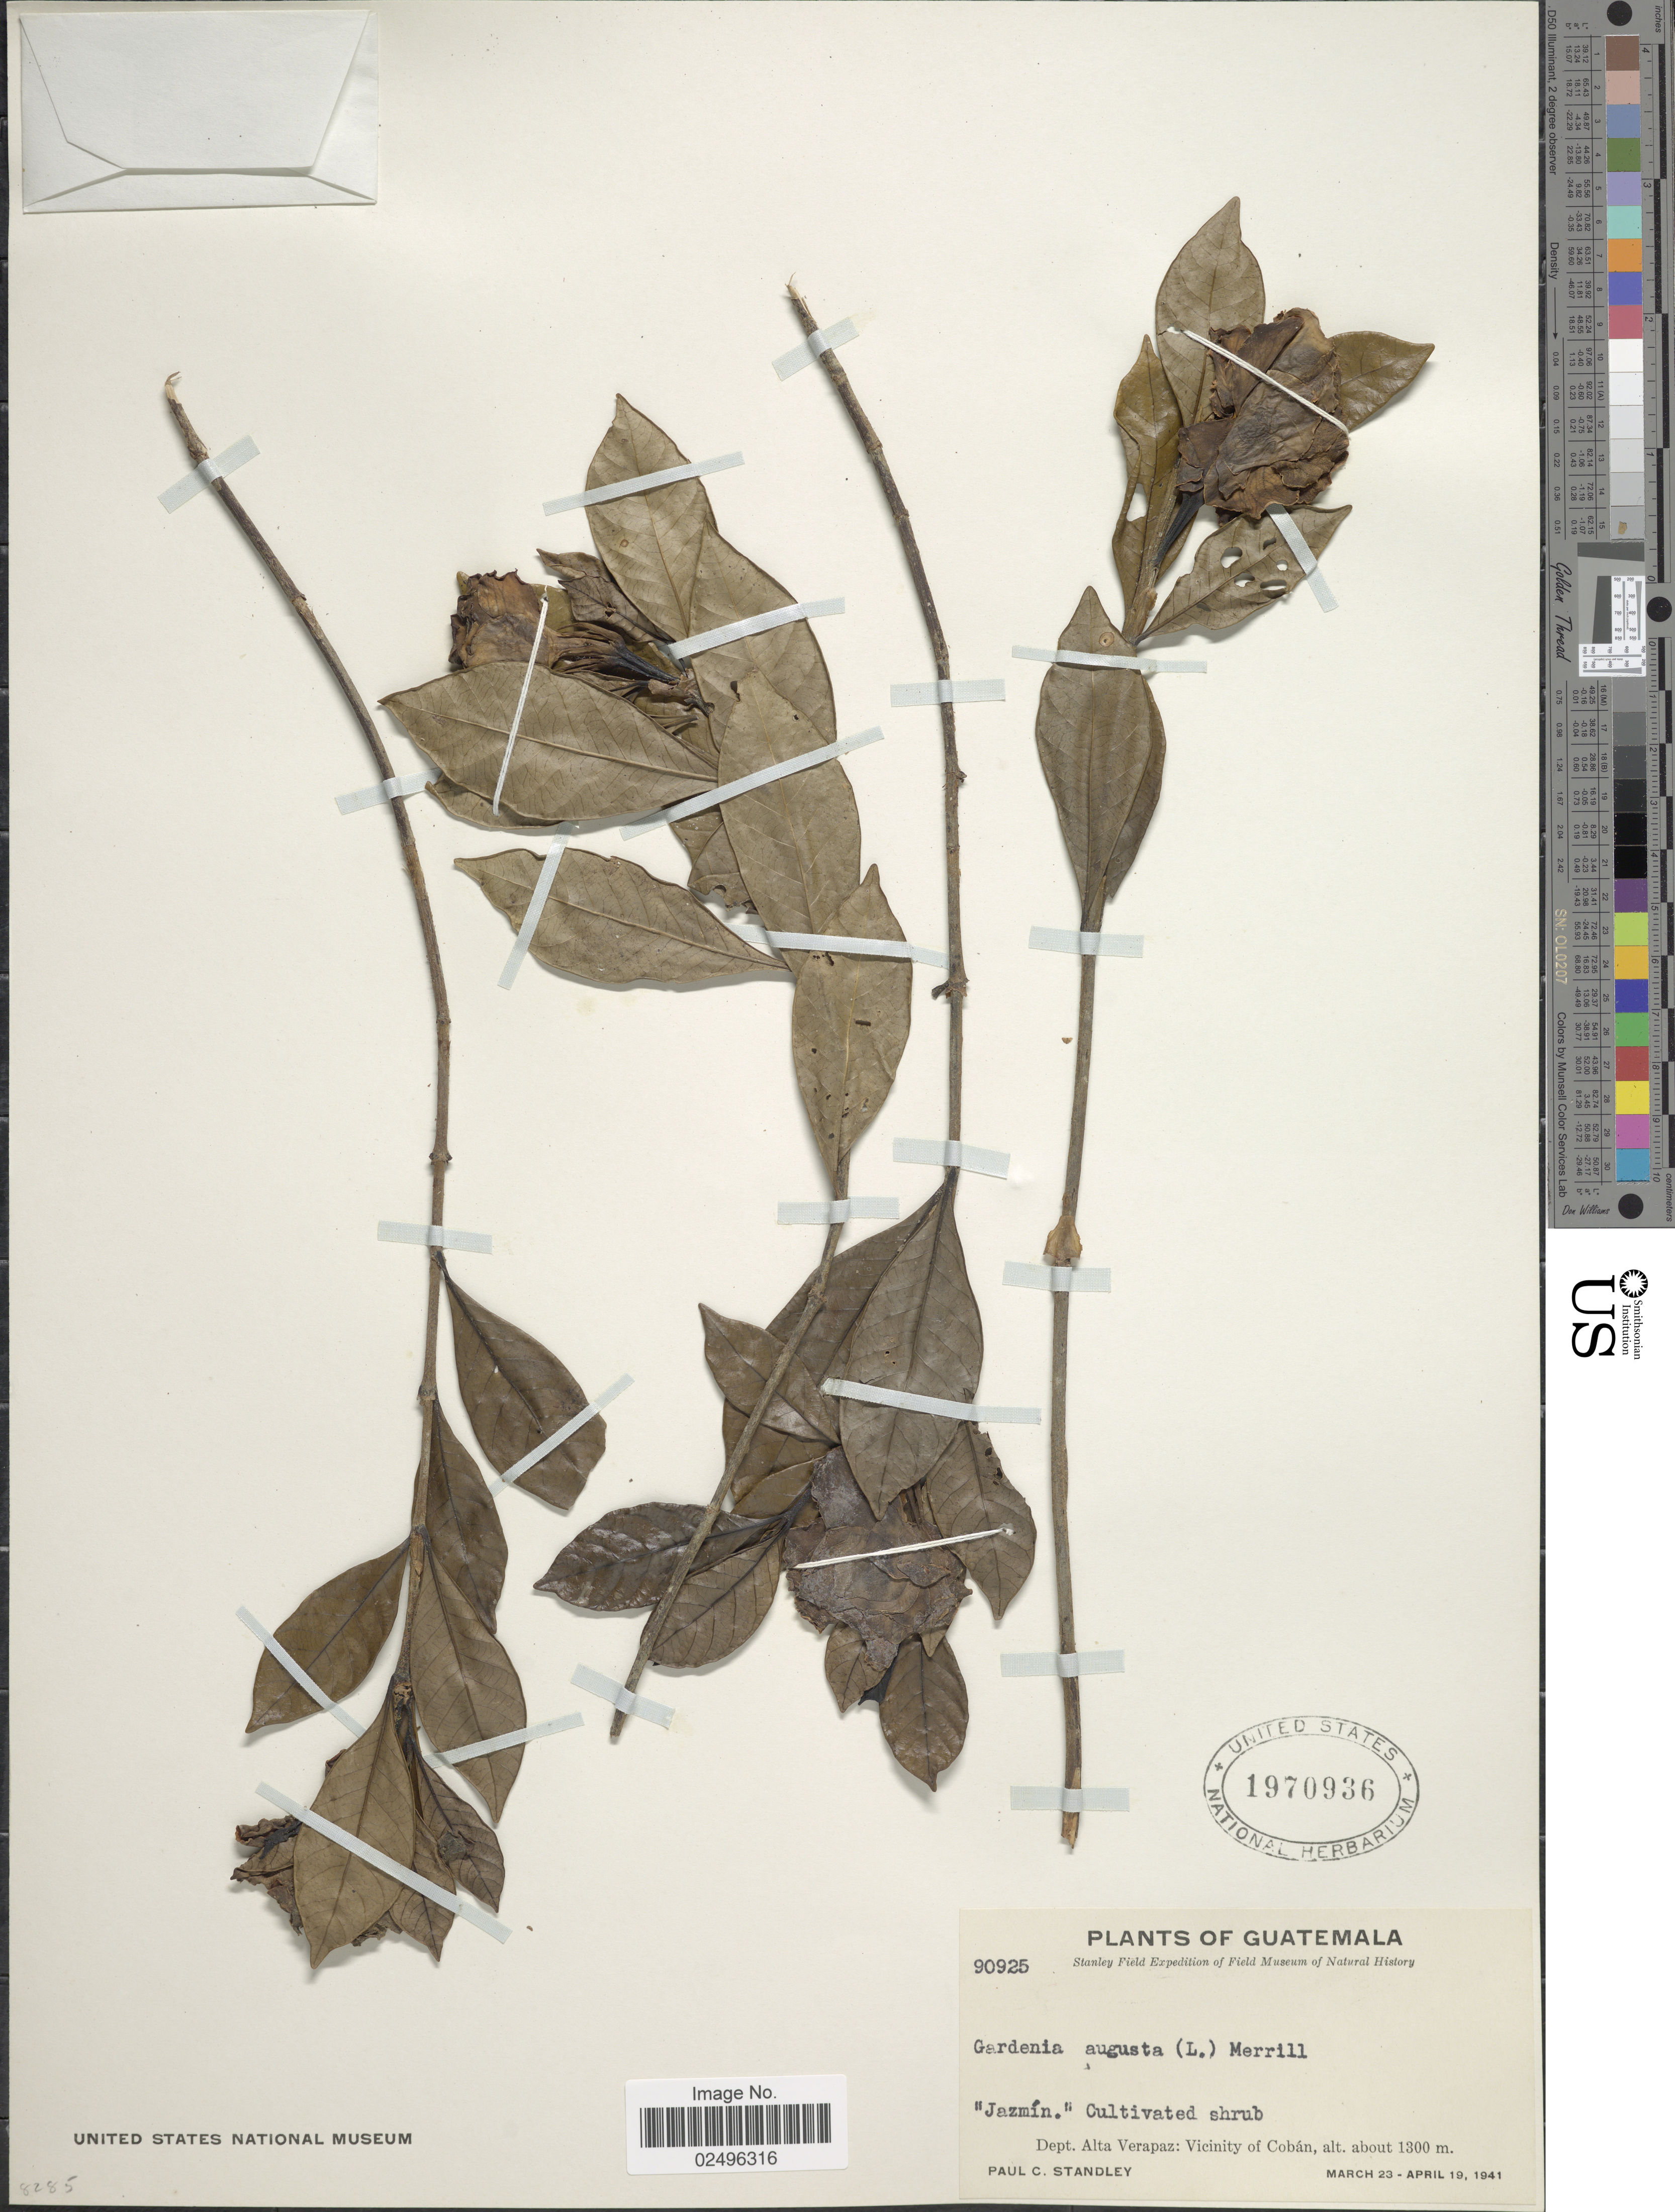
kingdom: Plantae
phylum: Tracheophyta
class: Magnoliopsida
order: Gentianales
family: Rubiaceae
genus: Gardenia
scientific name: Gardenia augusta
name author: (L.) Merr.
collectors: P. C. Standley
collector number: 90925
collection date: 1941-03-23/1941-04-19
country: Guatemala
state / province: Alta Verapaz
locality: Vicinity of Coban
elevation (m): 1300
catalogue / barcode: US 1970936